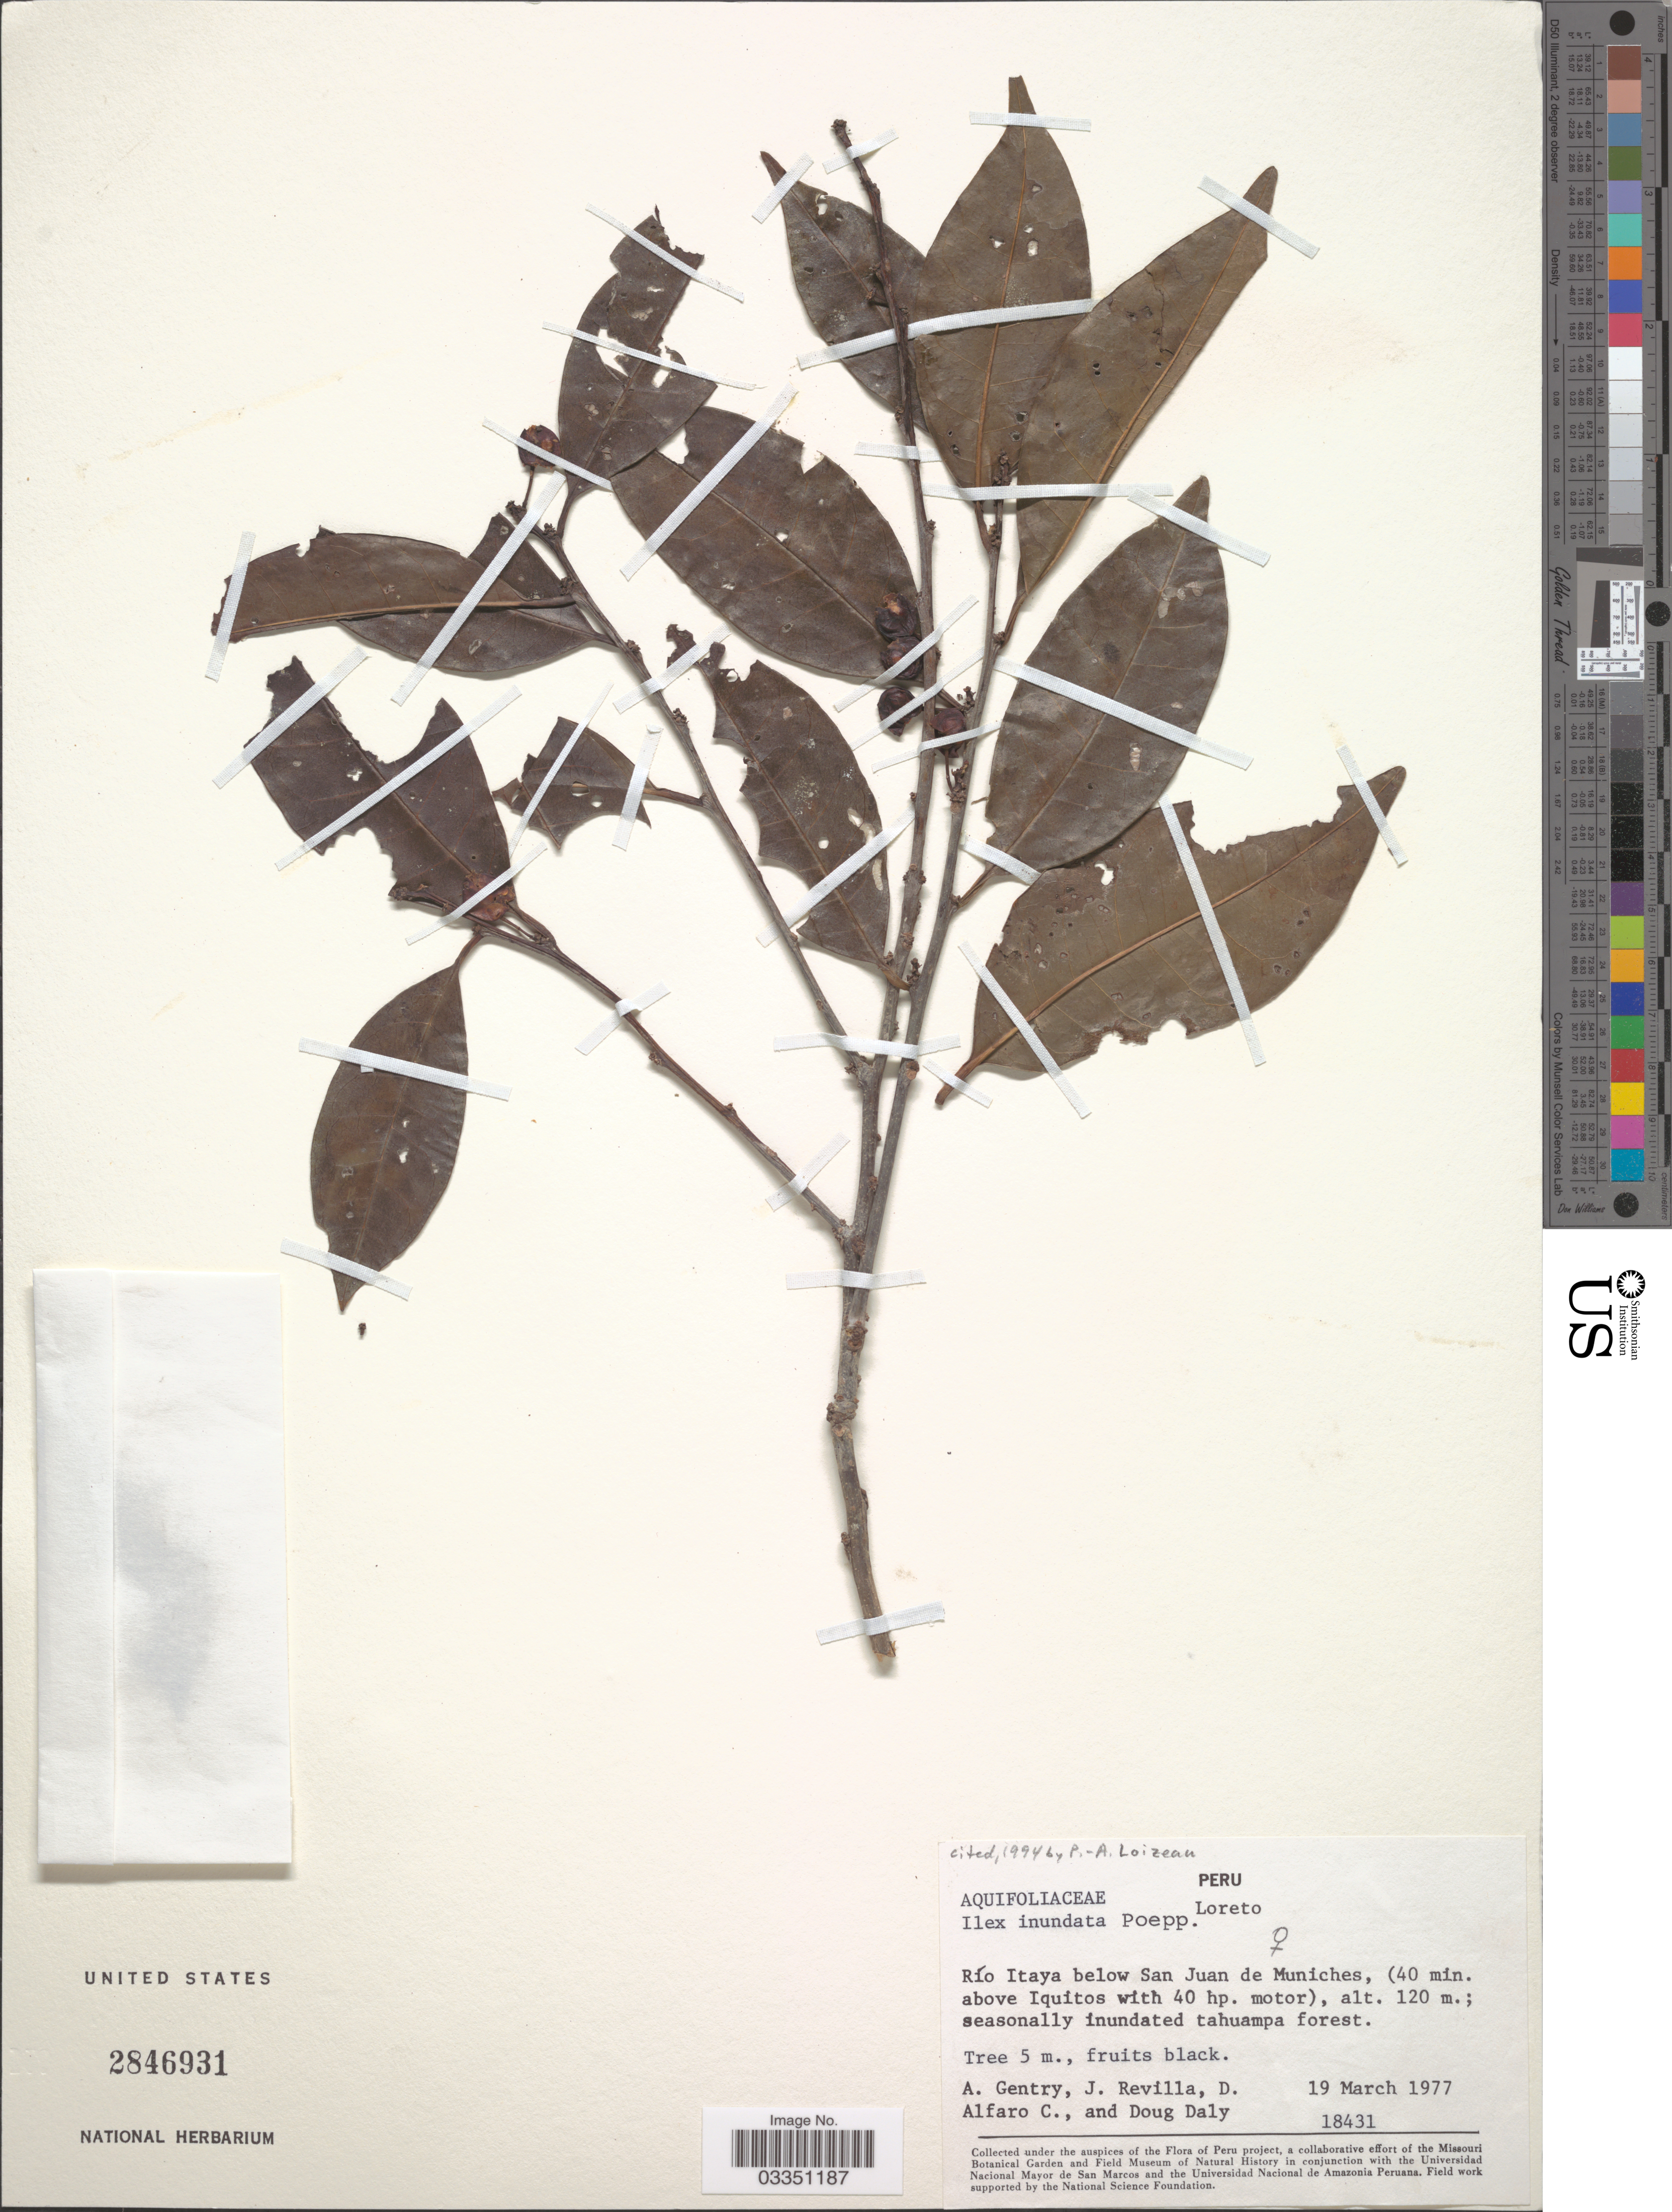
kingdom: Plantae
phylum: Tracheophyta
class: Magnoliopsida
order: Aquifoliales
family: Aquifoliaceae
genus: Ilex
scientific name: Ilex inundata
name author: Poepp. ex Reissek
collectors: A. H. Gentry, J. Revilla, D. Alfaro Castaneda & D. C. Daly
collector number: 18431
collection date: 1977-03-19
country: Peru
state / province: Loreto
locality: Río Itaya below San Juan de Muniches, (40 min. above Iquitos with 40 hp. motor).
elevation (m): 120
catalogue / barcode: US 2846931